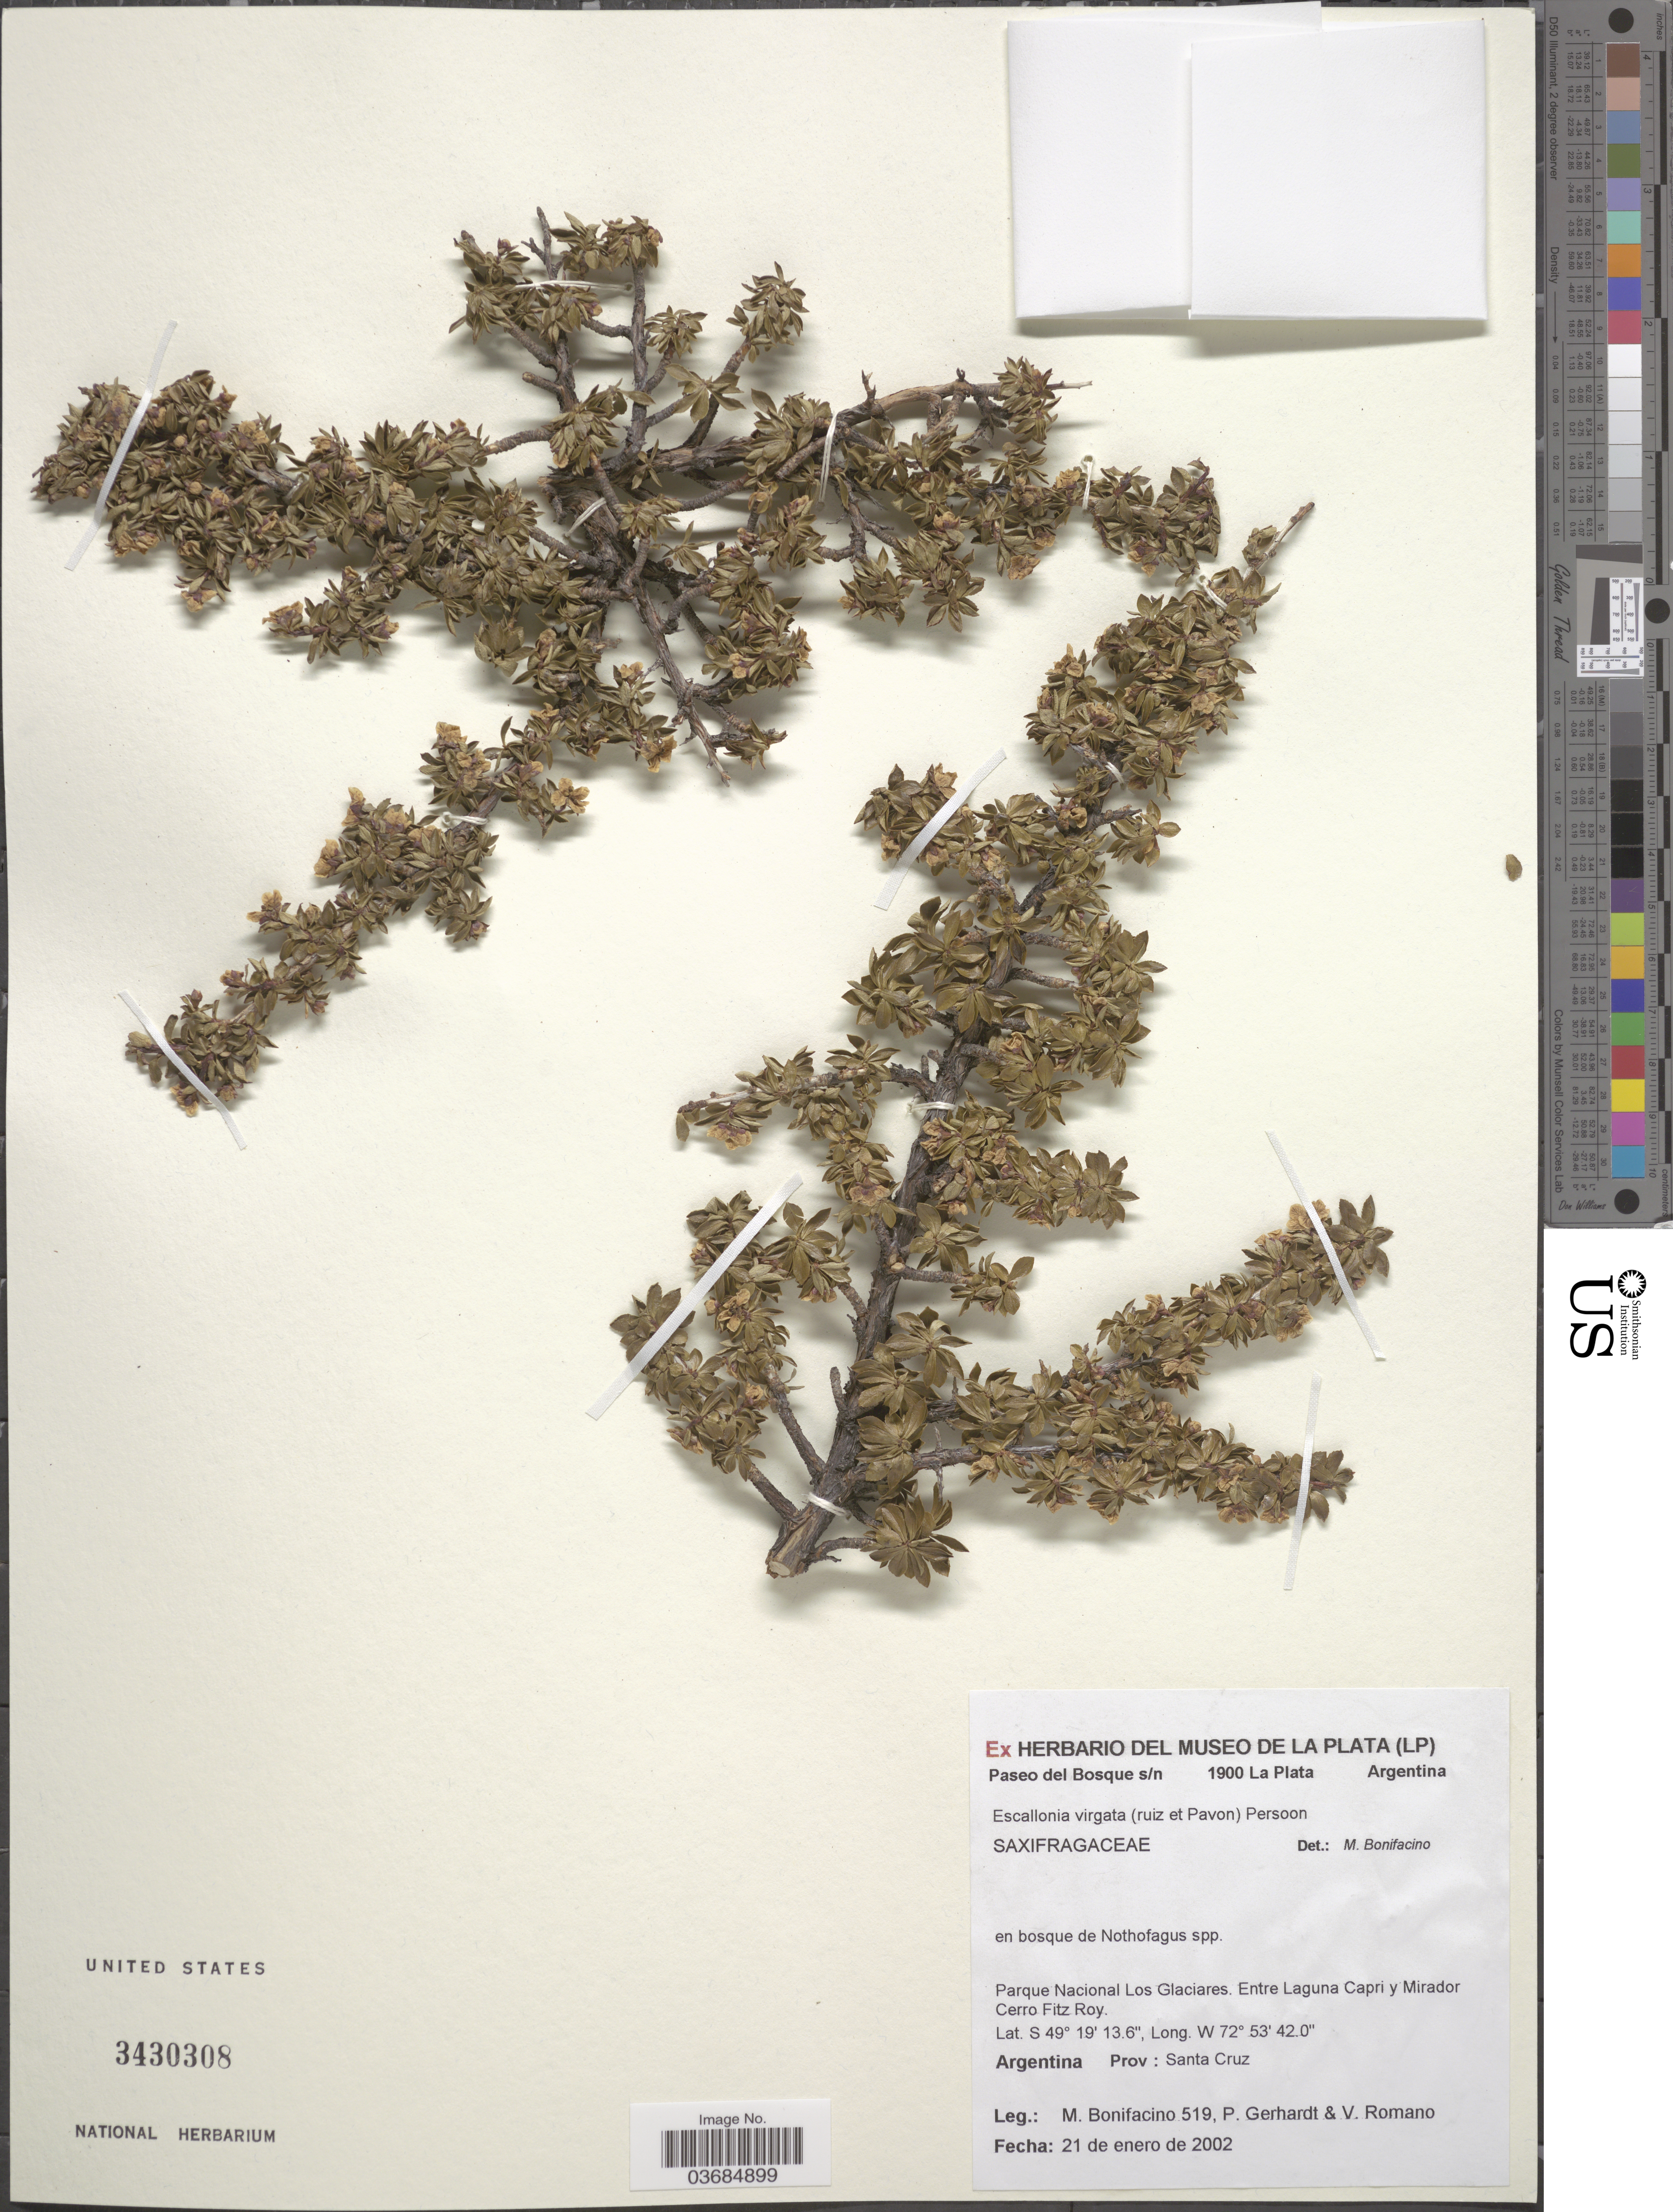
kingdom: Plantae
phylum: Tracheophyta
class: Magnoliopsida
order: Escalloniales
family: Escalloniaceae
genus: Escallonia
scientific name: Escallonia virgata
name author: (Ruiz & Pav.) Pers.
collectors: M. Bonifacino, P. Gerhardt & V. Romano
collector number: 519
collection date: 2002-01-21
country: Argentina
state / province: Santa Cruz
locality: Parque Nacional Los Glaciares. Entre Laguna Capri y Mirador Cerro Fitz Roy.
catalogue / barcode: US 3430308